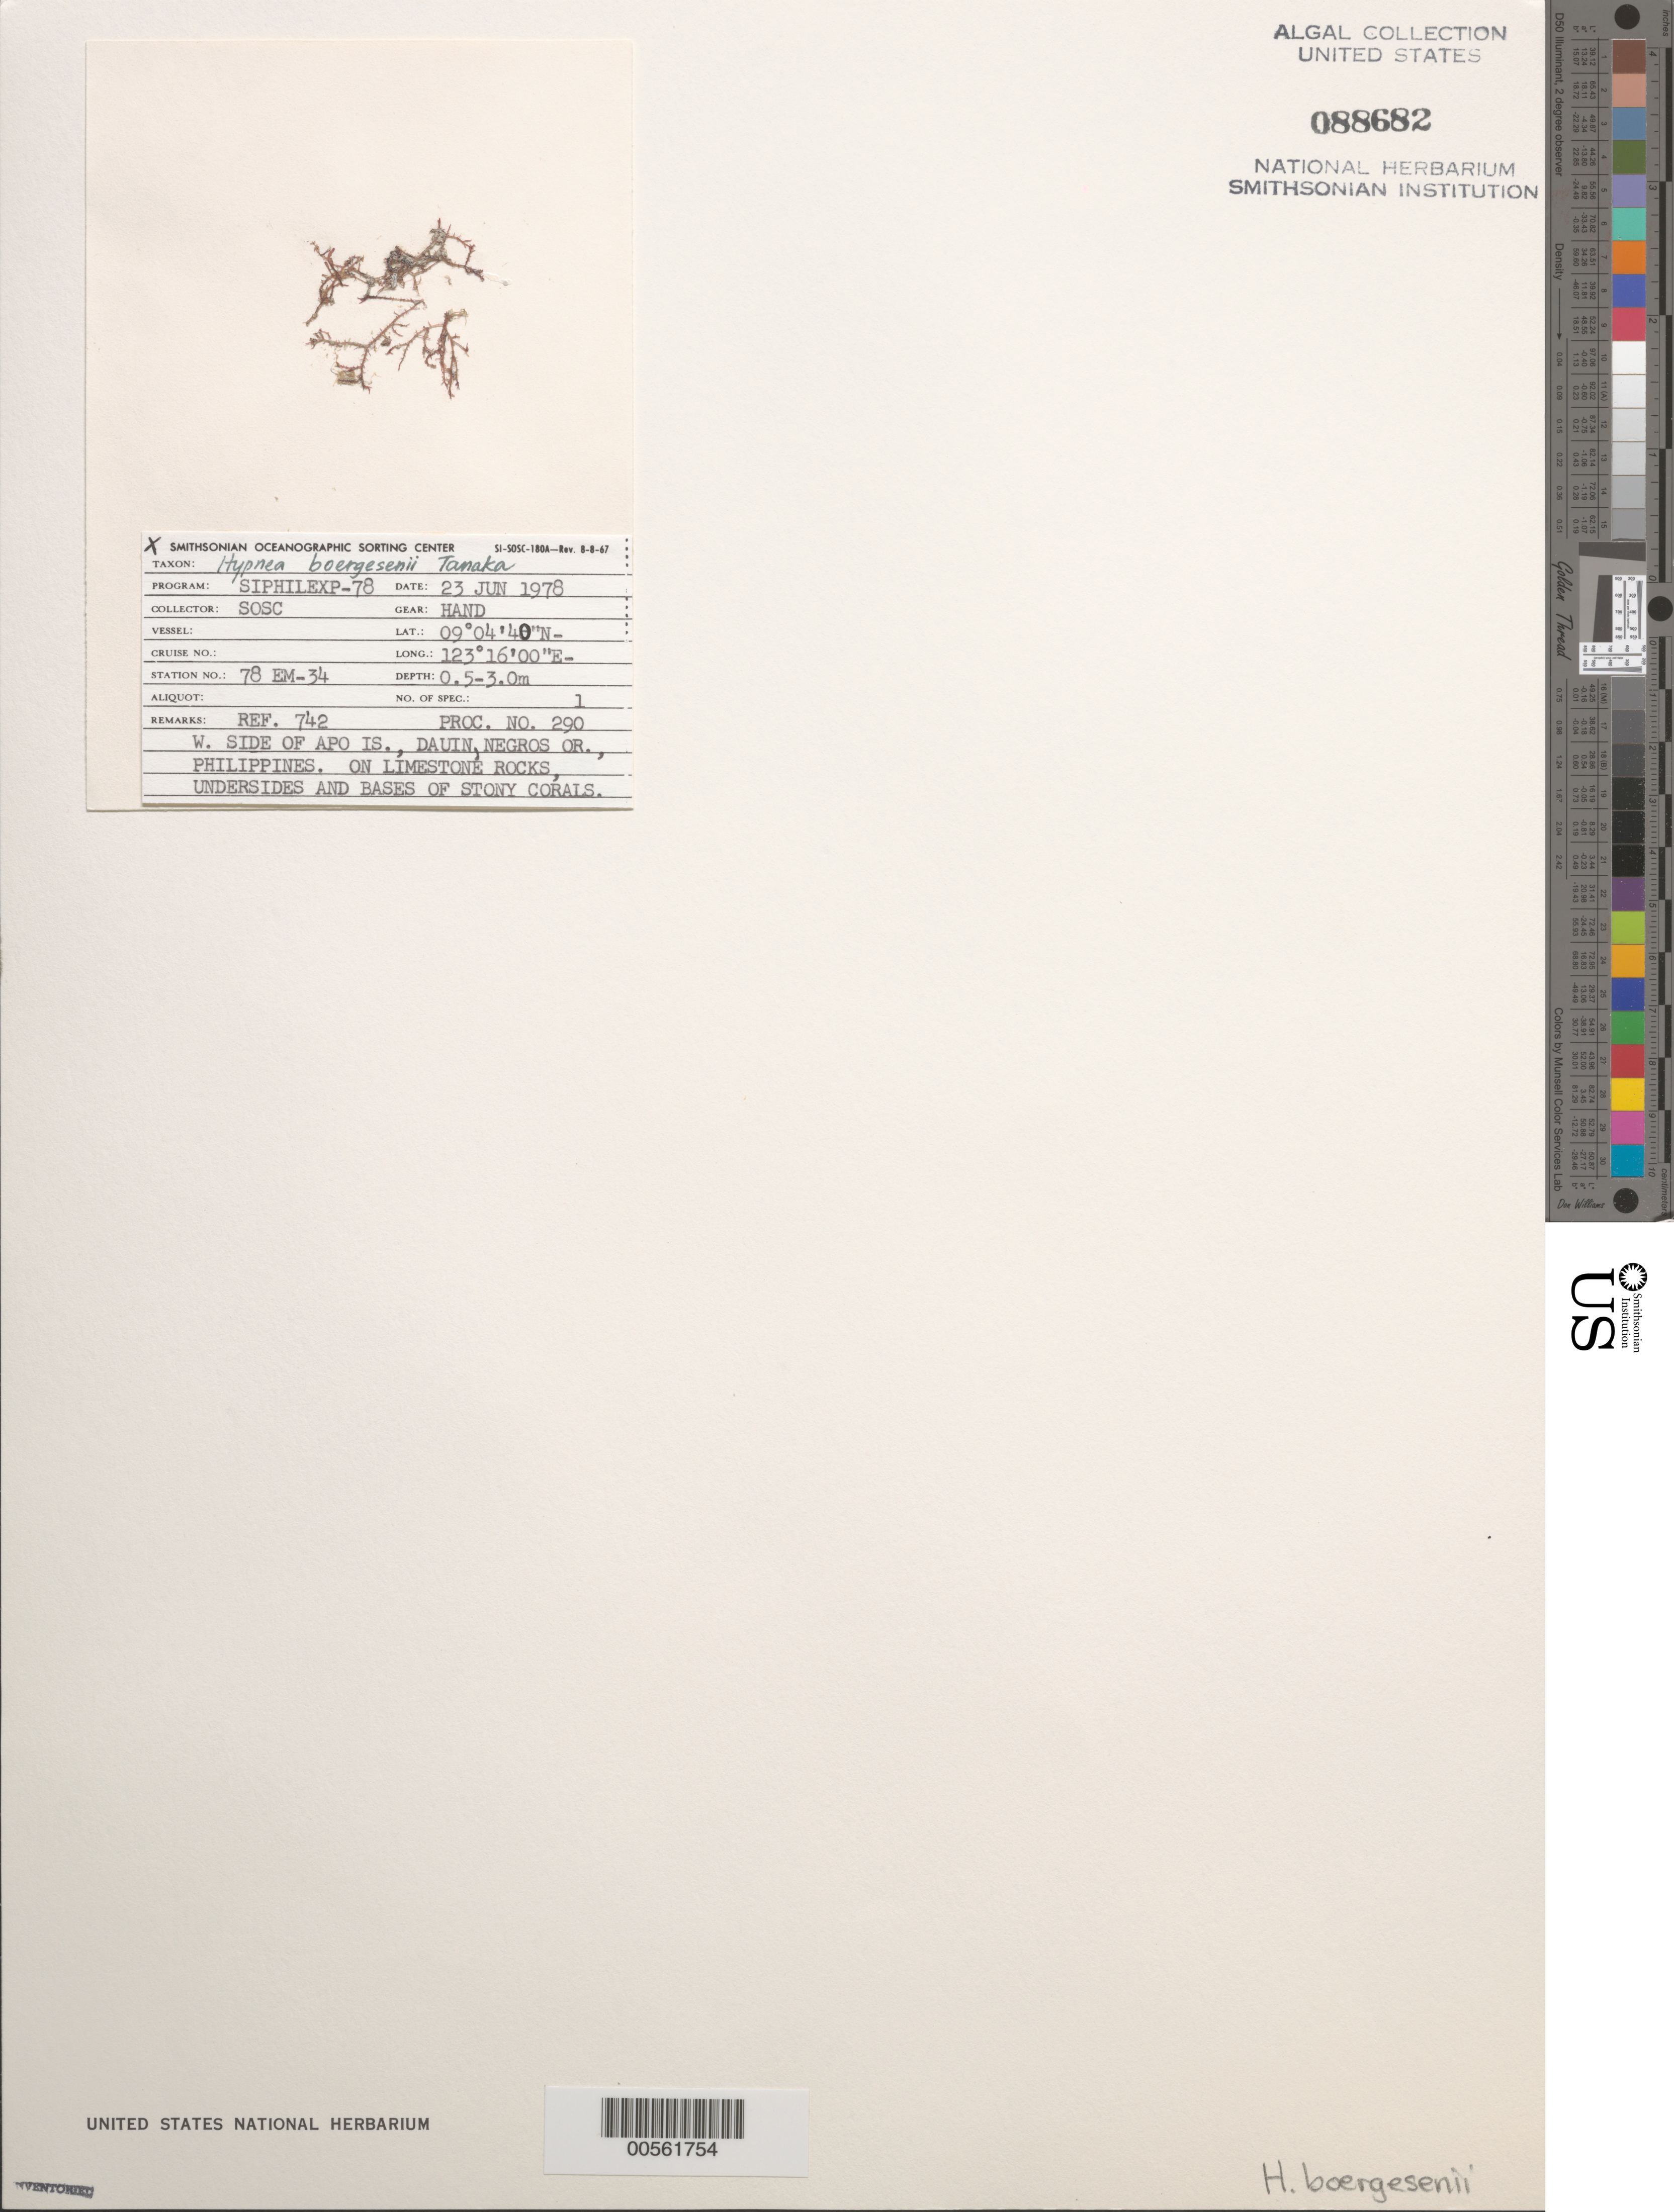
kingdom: Plantae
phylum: Rhodophyta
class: Florideophyceae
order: Gigartinales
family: Cystocloniaceae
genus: Hypnea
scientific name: Hypnea cervicornis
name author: J. Agardh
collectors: SOSC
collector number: Station 78 EM-34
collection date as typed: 23 Jun 1978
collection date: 1978-06-23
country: Philippines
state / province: Central Visayas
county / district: Negros Oriental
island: Apo Island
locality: Apo Island, Dauin, Negros Oriental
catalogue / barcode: US 88682